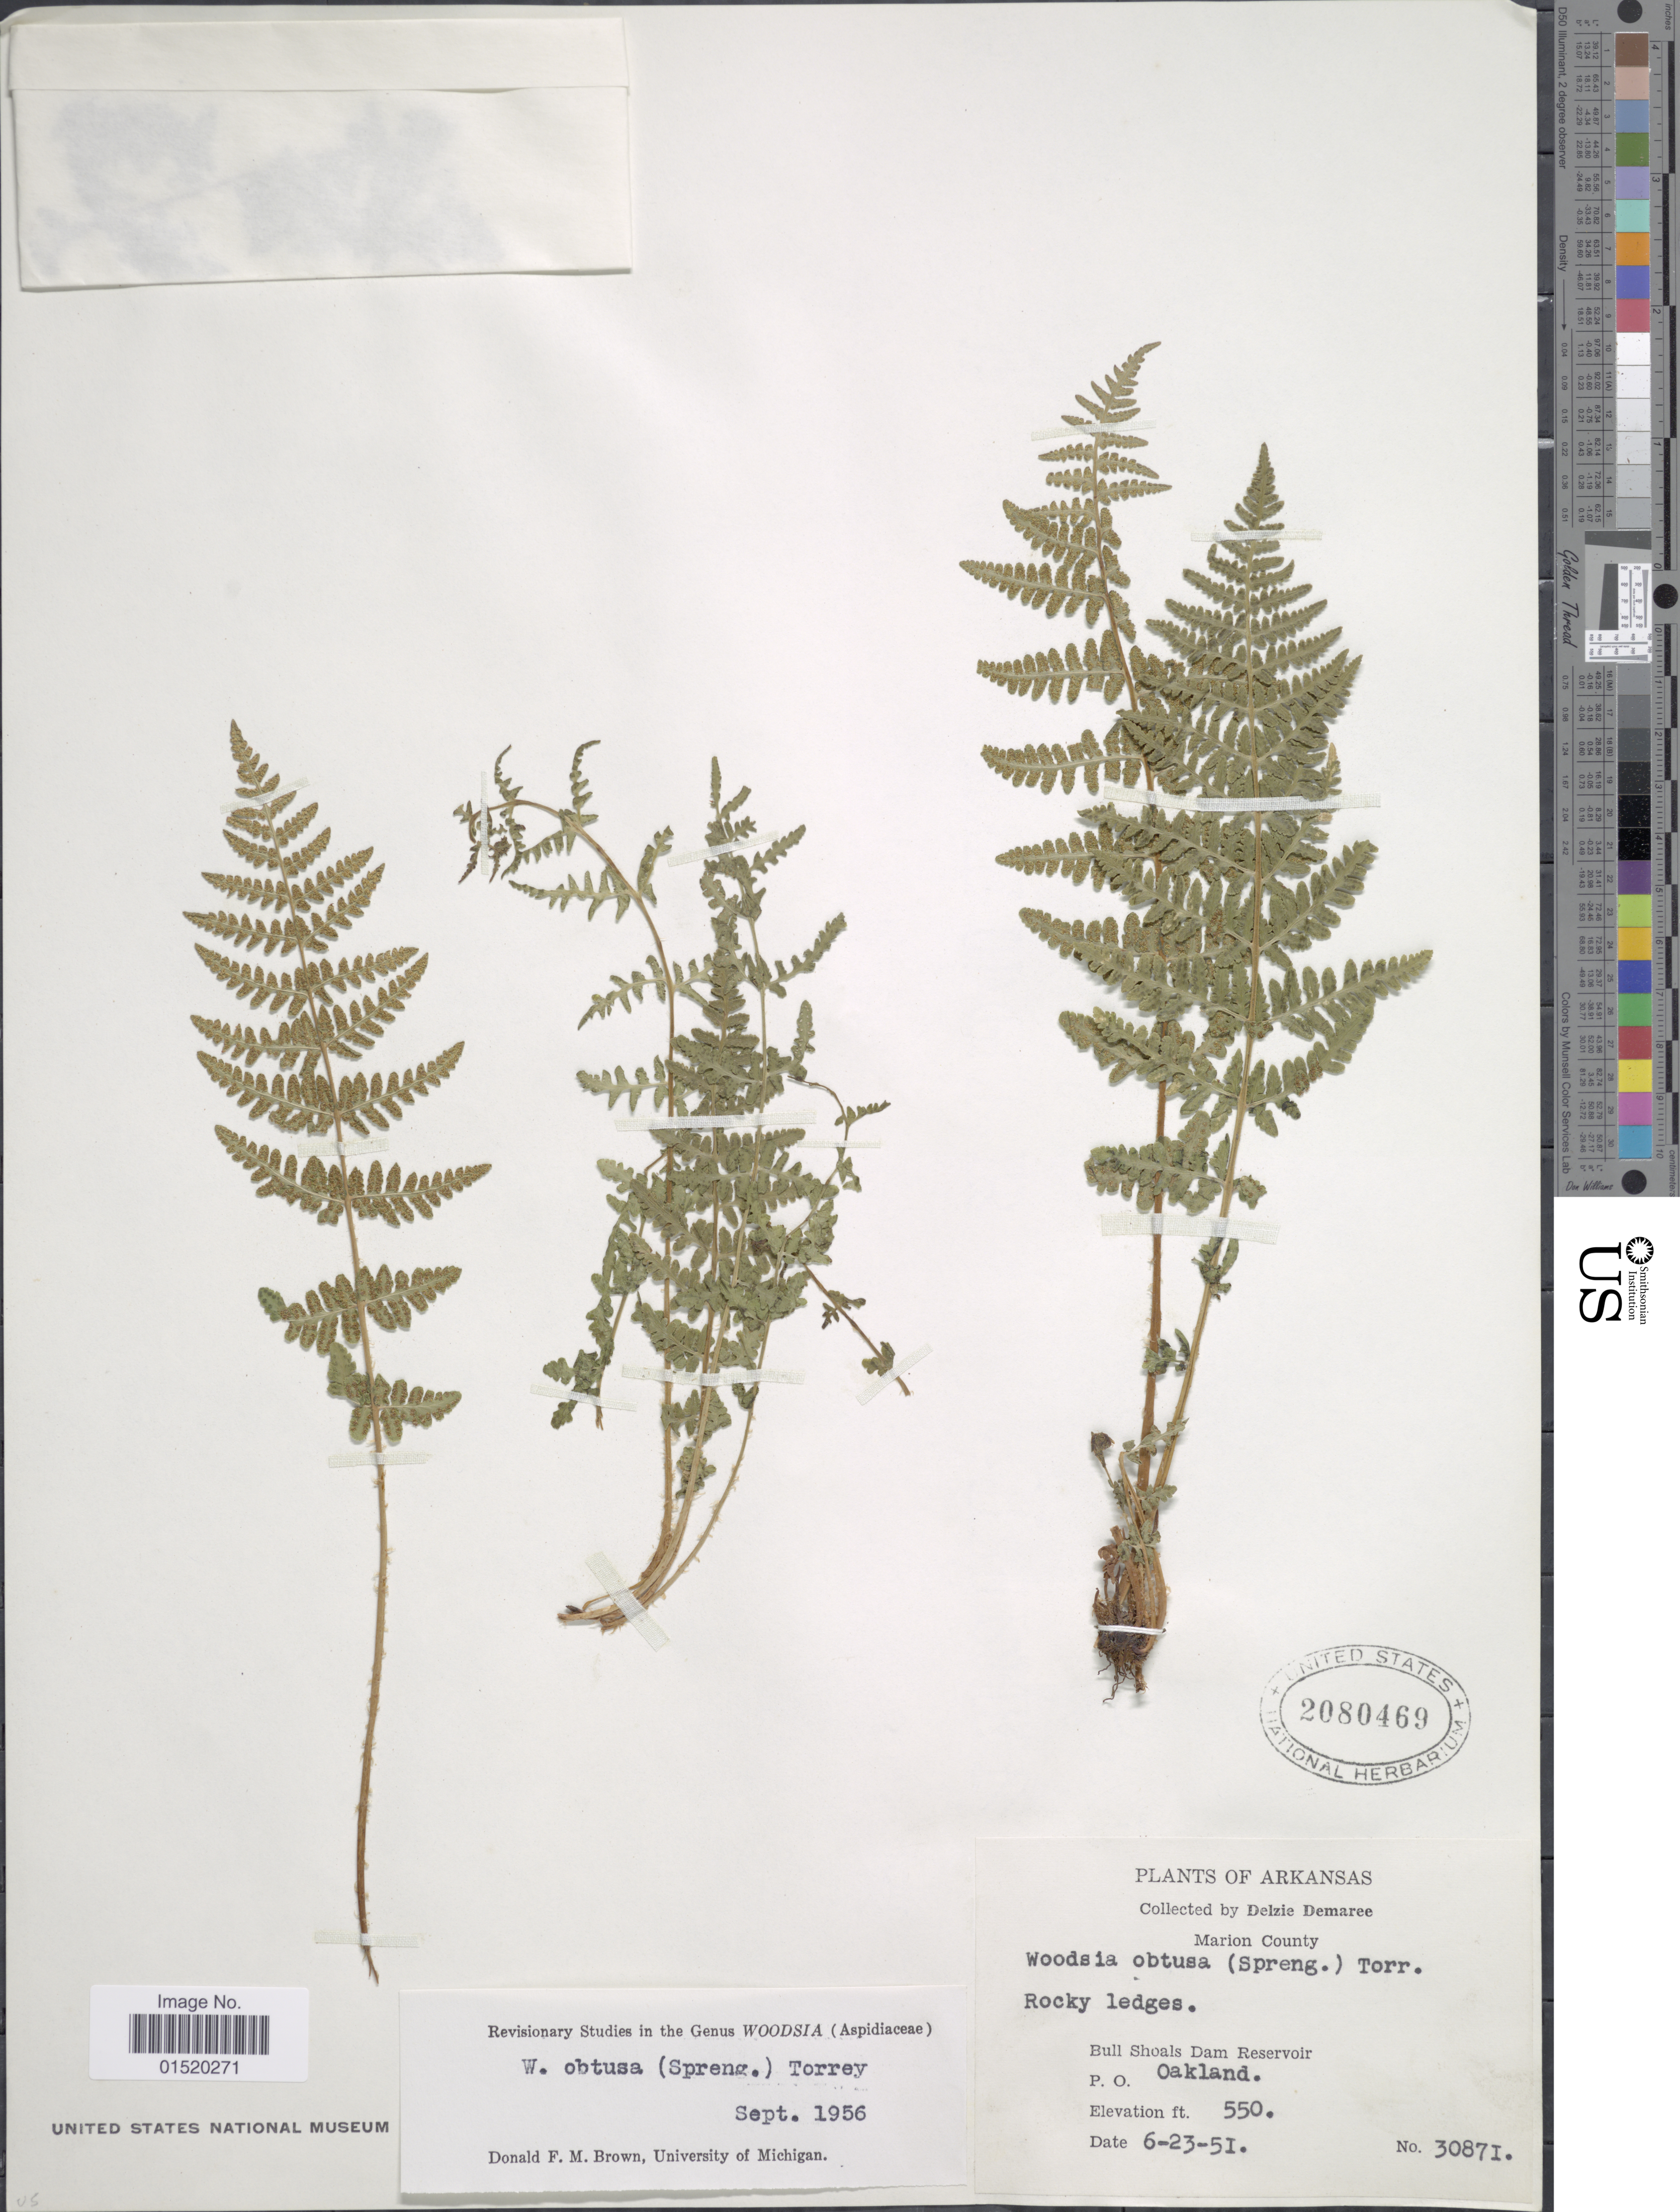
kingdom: Plantae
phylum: Tracheophyta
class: Polypodiopsida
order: Polypodiales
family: Woodsiaceae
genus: Woodsia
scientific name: Woodsia obtusa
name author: (Spreng.) Torr.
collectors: D. Demaree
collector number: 30871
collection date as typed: Transcribed d/m/y: 23/6/51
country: United States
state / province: Arkansas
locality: Marion County, Rocky ledges, Bull Shoals Dam Reservoir, P.O. Oakland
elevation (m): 168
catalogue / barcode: US 2080469